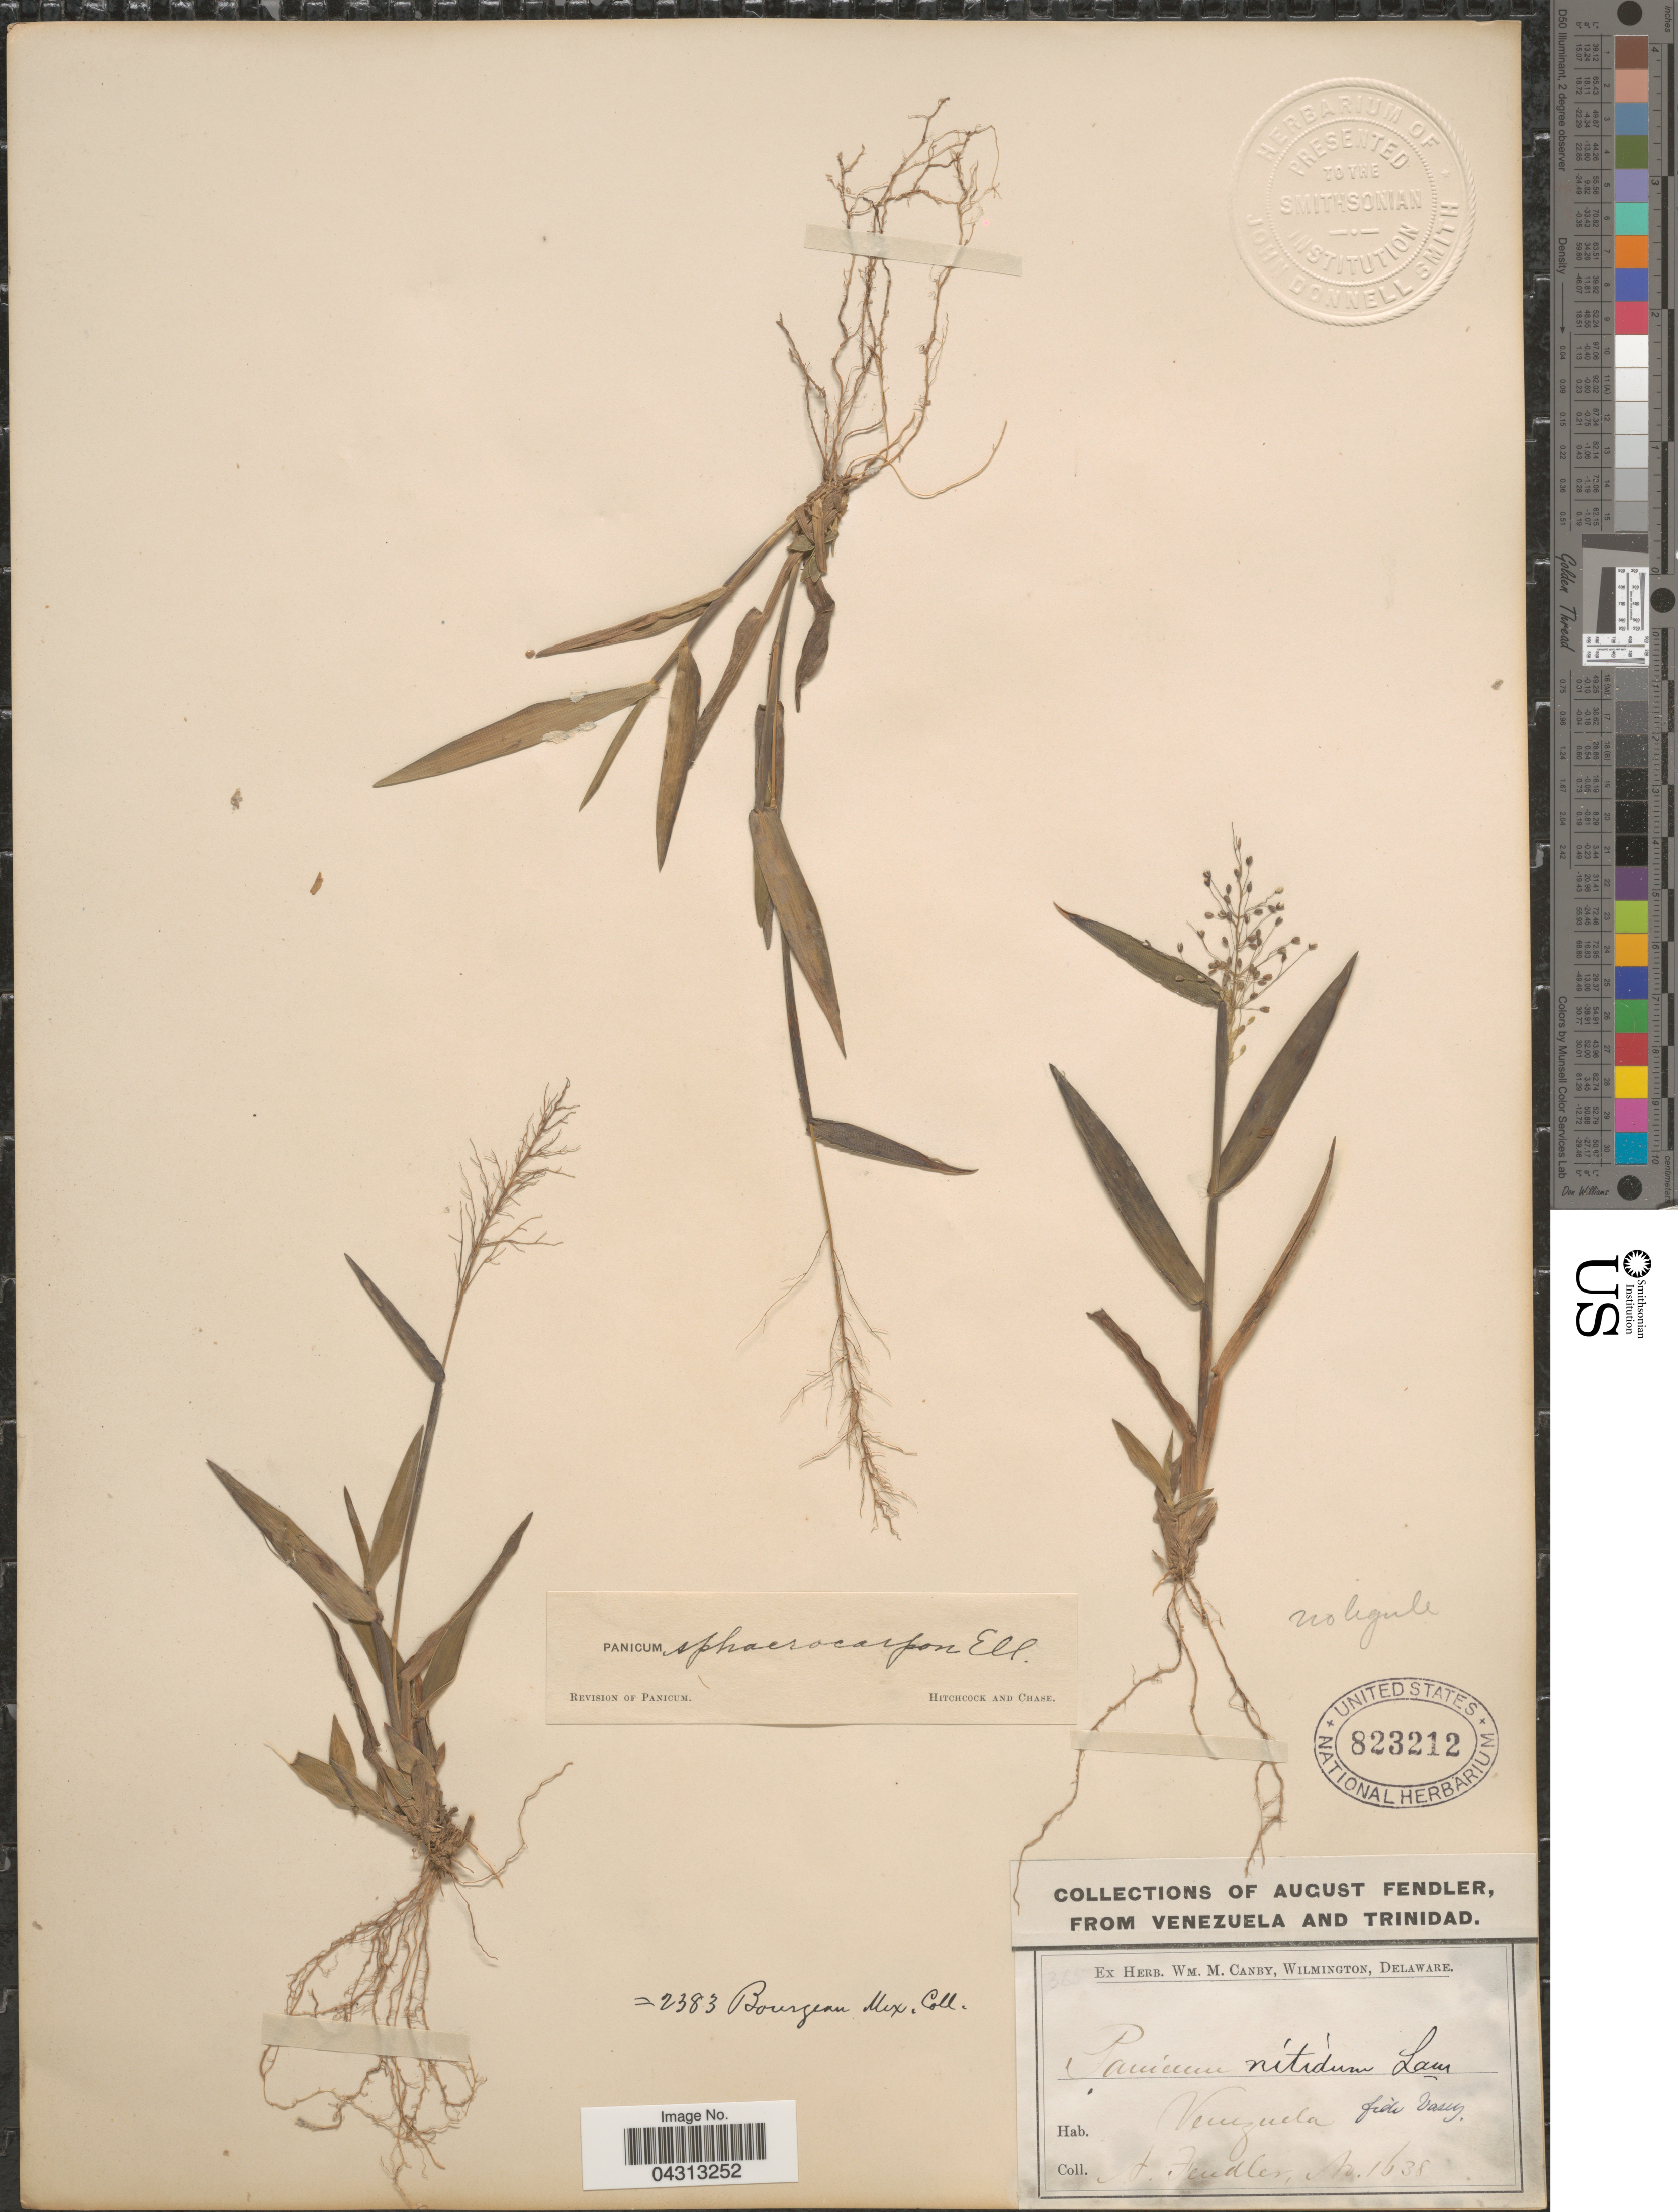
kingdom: Plantae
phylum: Tracheophyta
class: Liliopsida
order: Poales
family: Poaceae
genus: Dichanthelium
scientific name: Dichanthelium sphaerocarpon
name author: (Elliott) Gould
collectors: A. Fendler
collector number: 1638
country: Venezuela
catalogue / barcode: US 823212